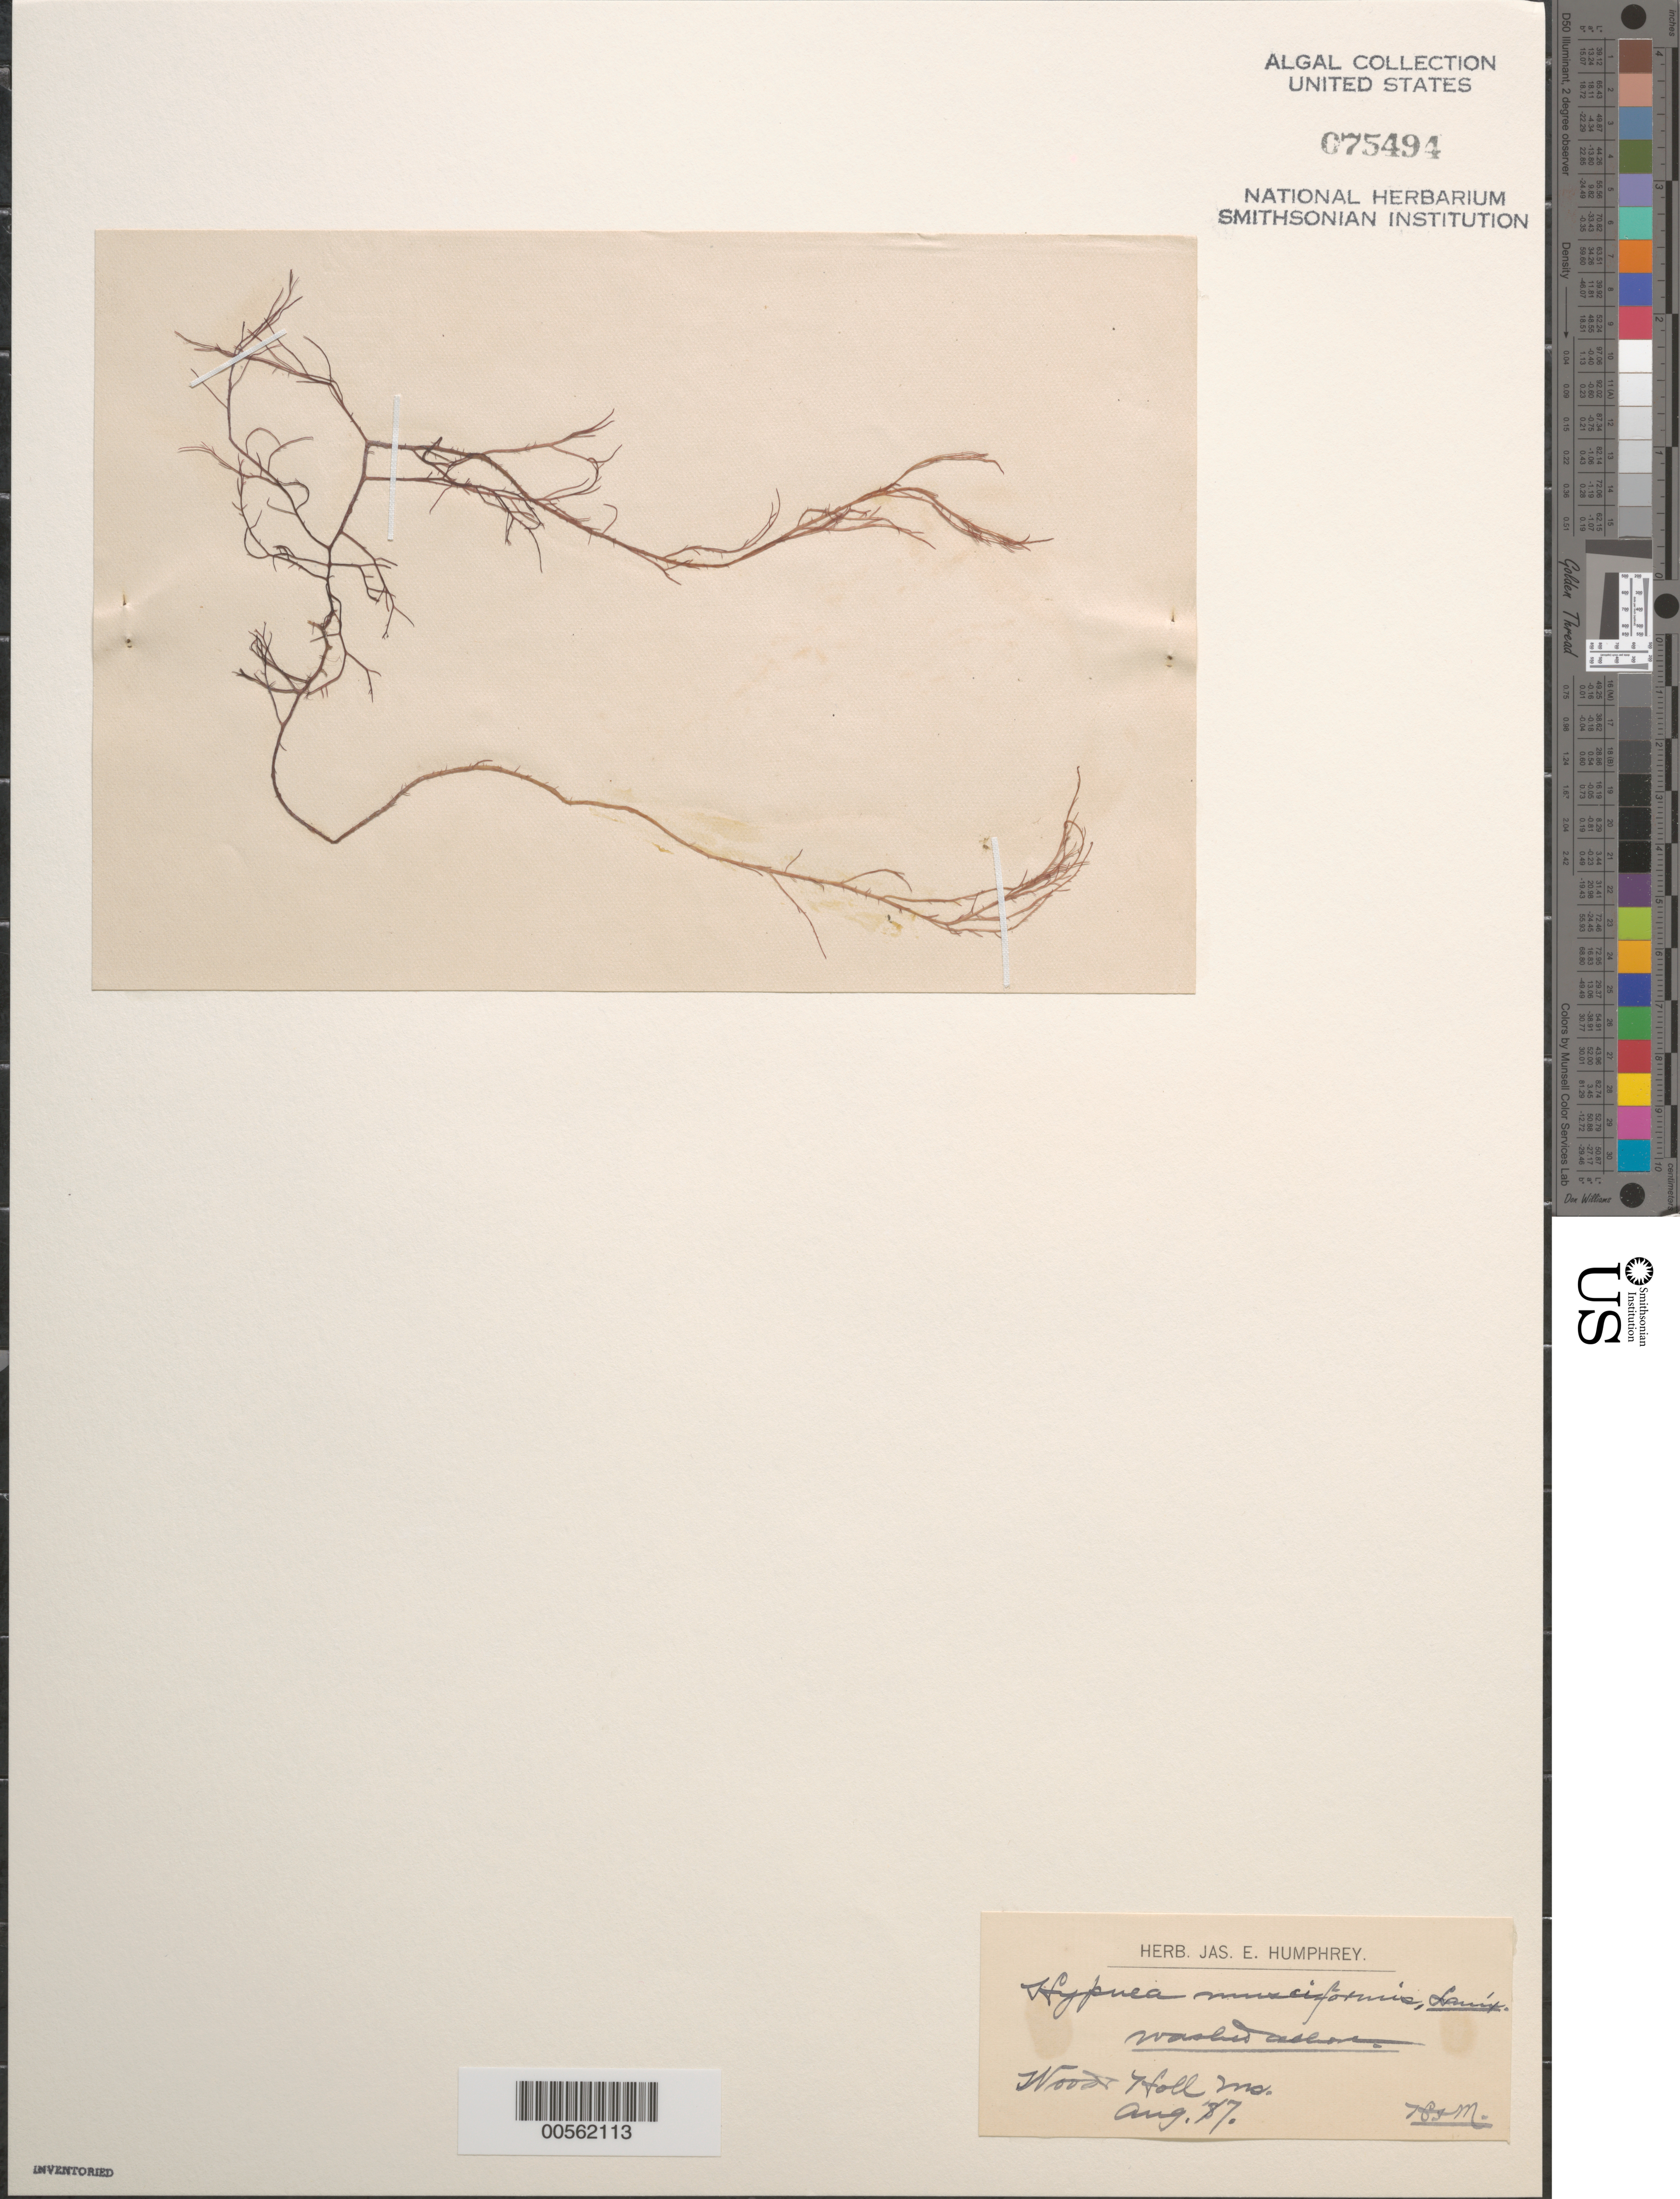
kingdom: Plantae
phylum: Rhodophyta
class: Florideophyceae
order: Gigartinales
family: Cystocloniaceae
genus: Hypnea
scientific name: Hypnea musciformis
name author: (Wulfen) J.V.Lamouroux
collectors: J. Humphrey & K. Miyabe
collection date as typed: Aug 1887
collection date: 1887-08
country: United States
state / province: Massachusetts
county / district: Barnstable County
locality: Woods Hole (Woods Holl)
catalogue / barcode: US 75494